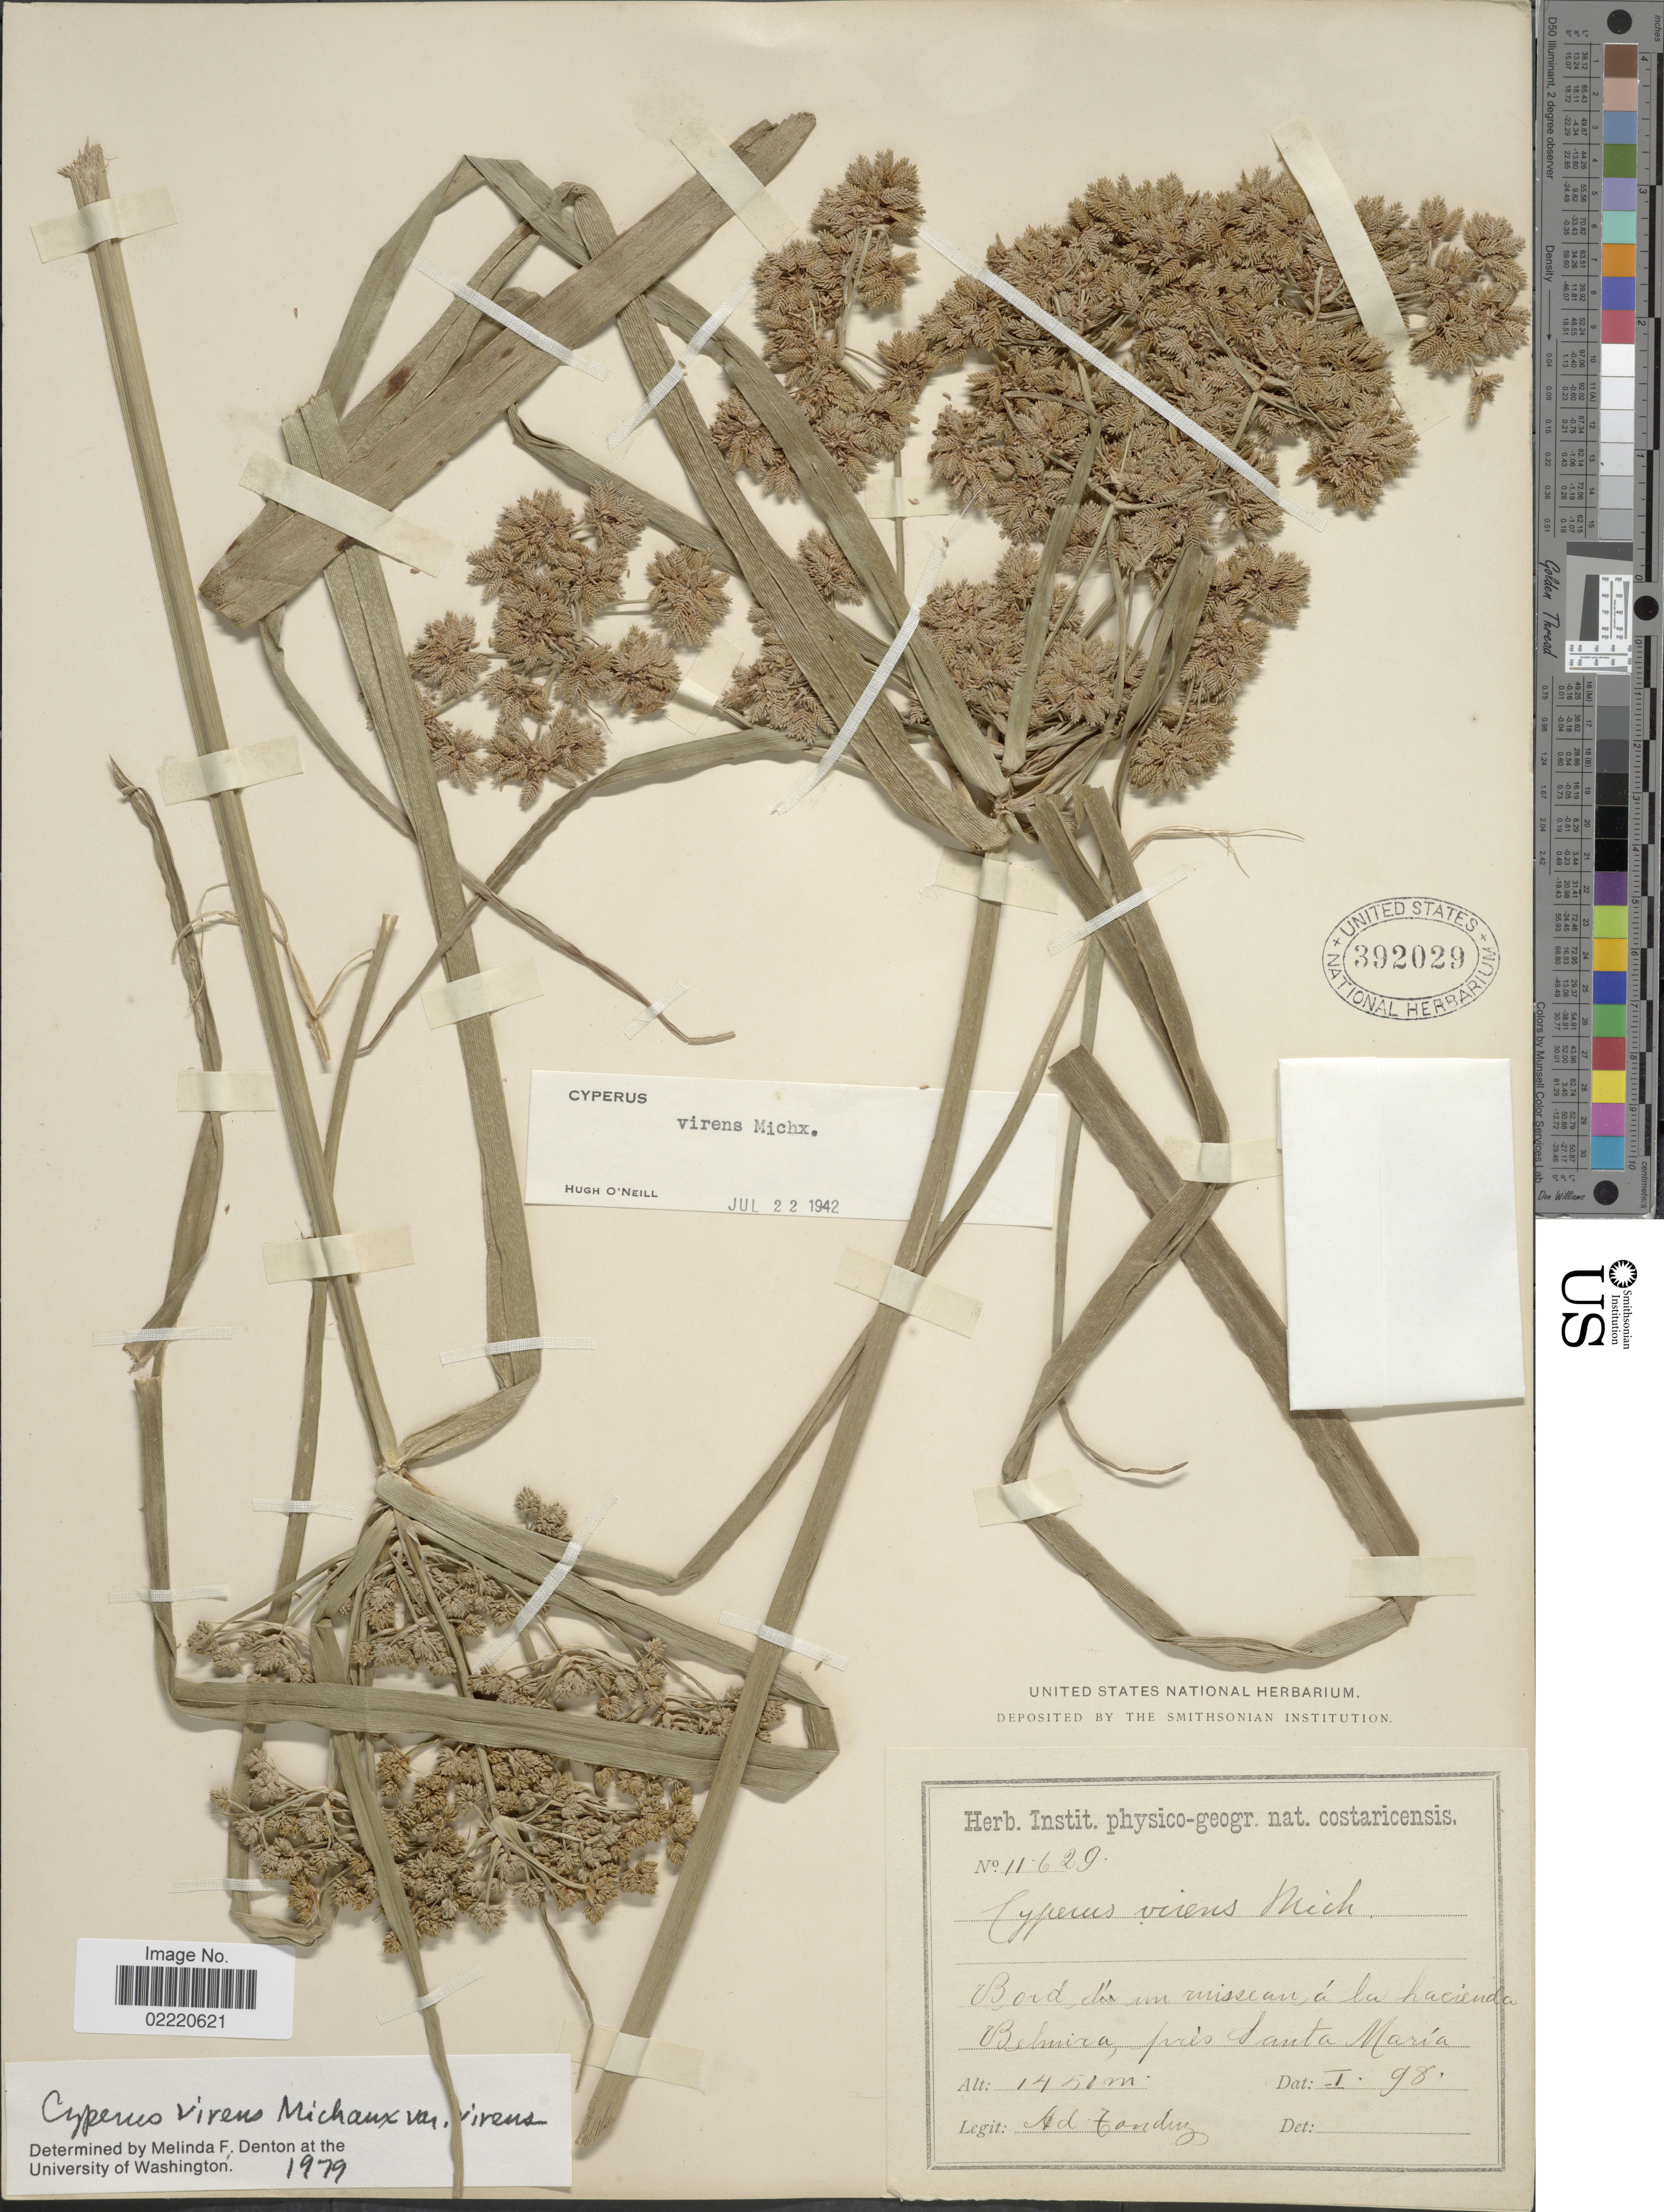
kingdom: Plantae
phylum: Tracheophyta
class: Liliopsida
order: Poales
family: Cyperaceae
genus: Cyperus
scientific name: Cyperus virens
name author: Michx.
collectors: A. Tonduz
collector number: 11629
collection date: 1898-01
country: Costa Rica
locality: Bord da um misscan a la hacienda Belmira pres Santa Maria.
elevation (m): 1450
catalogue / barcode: US 392029